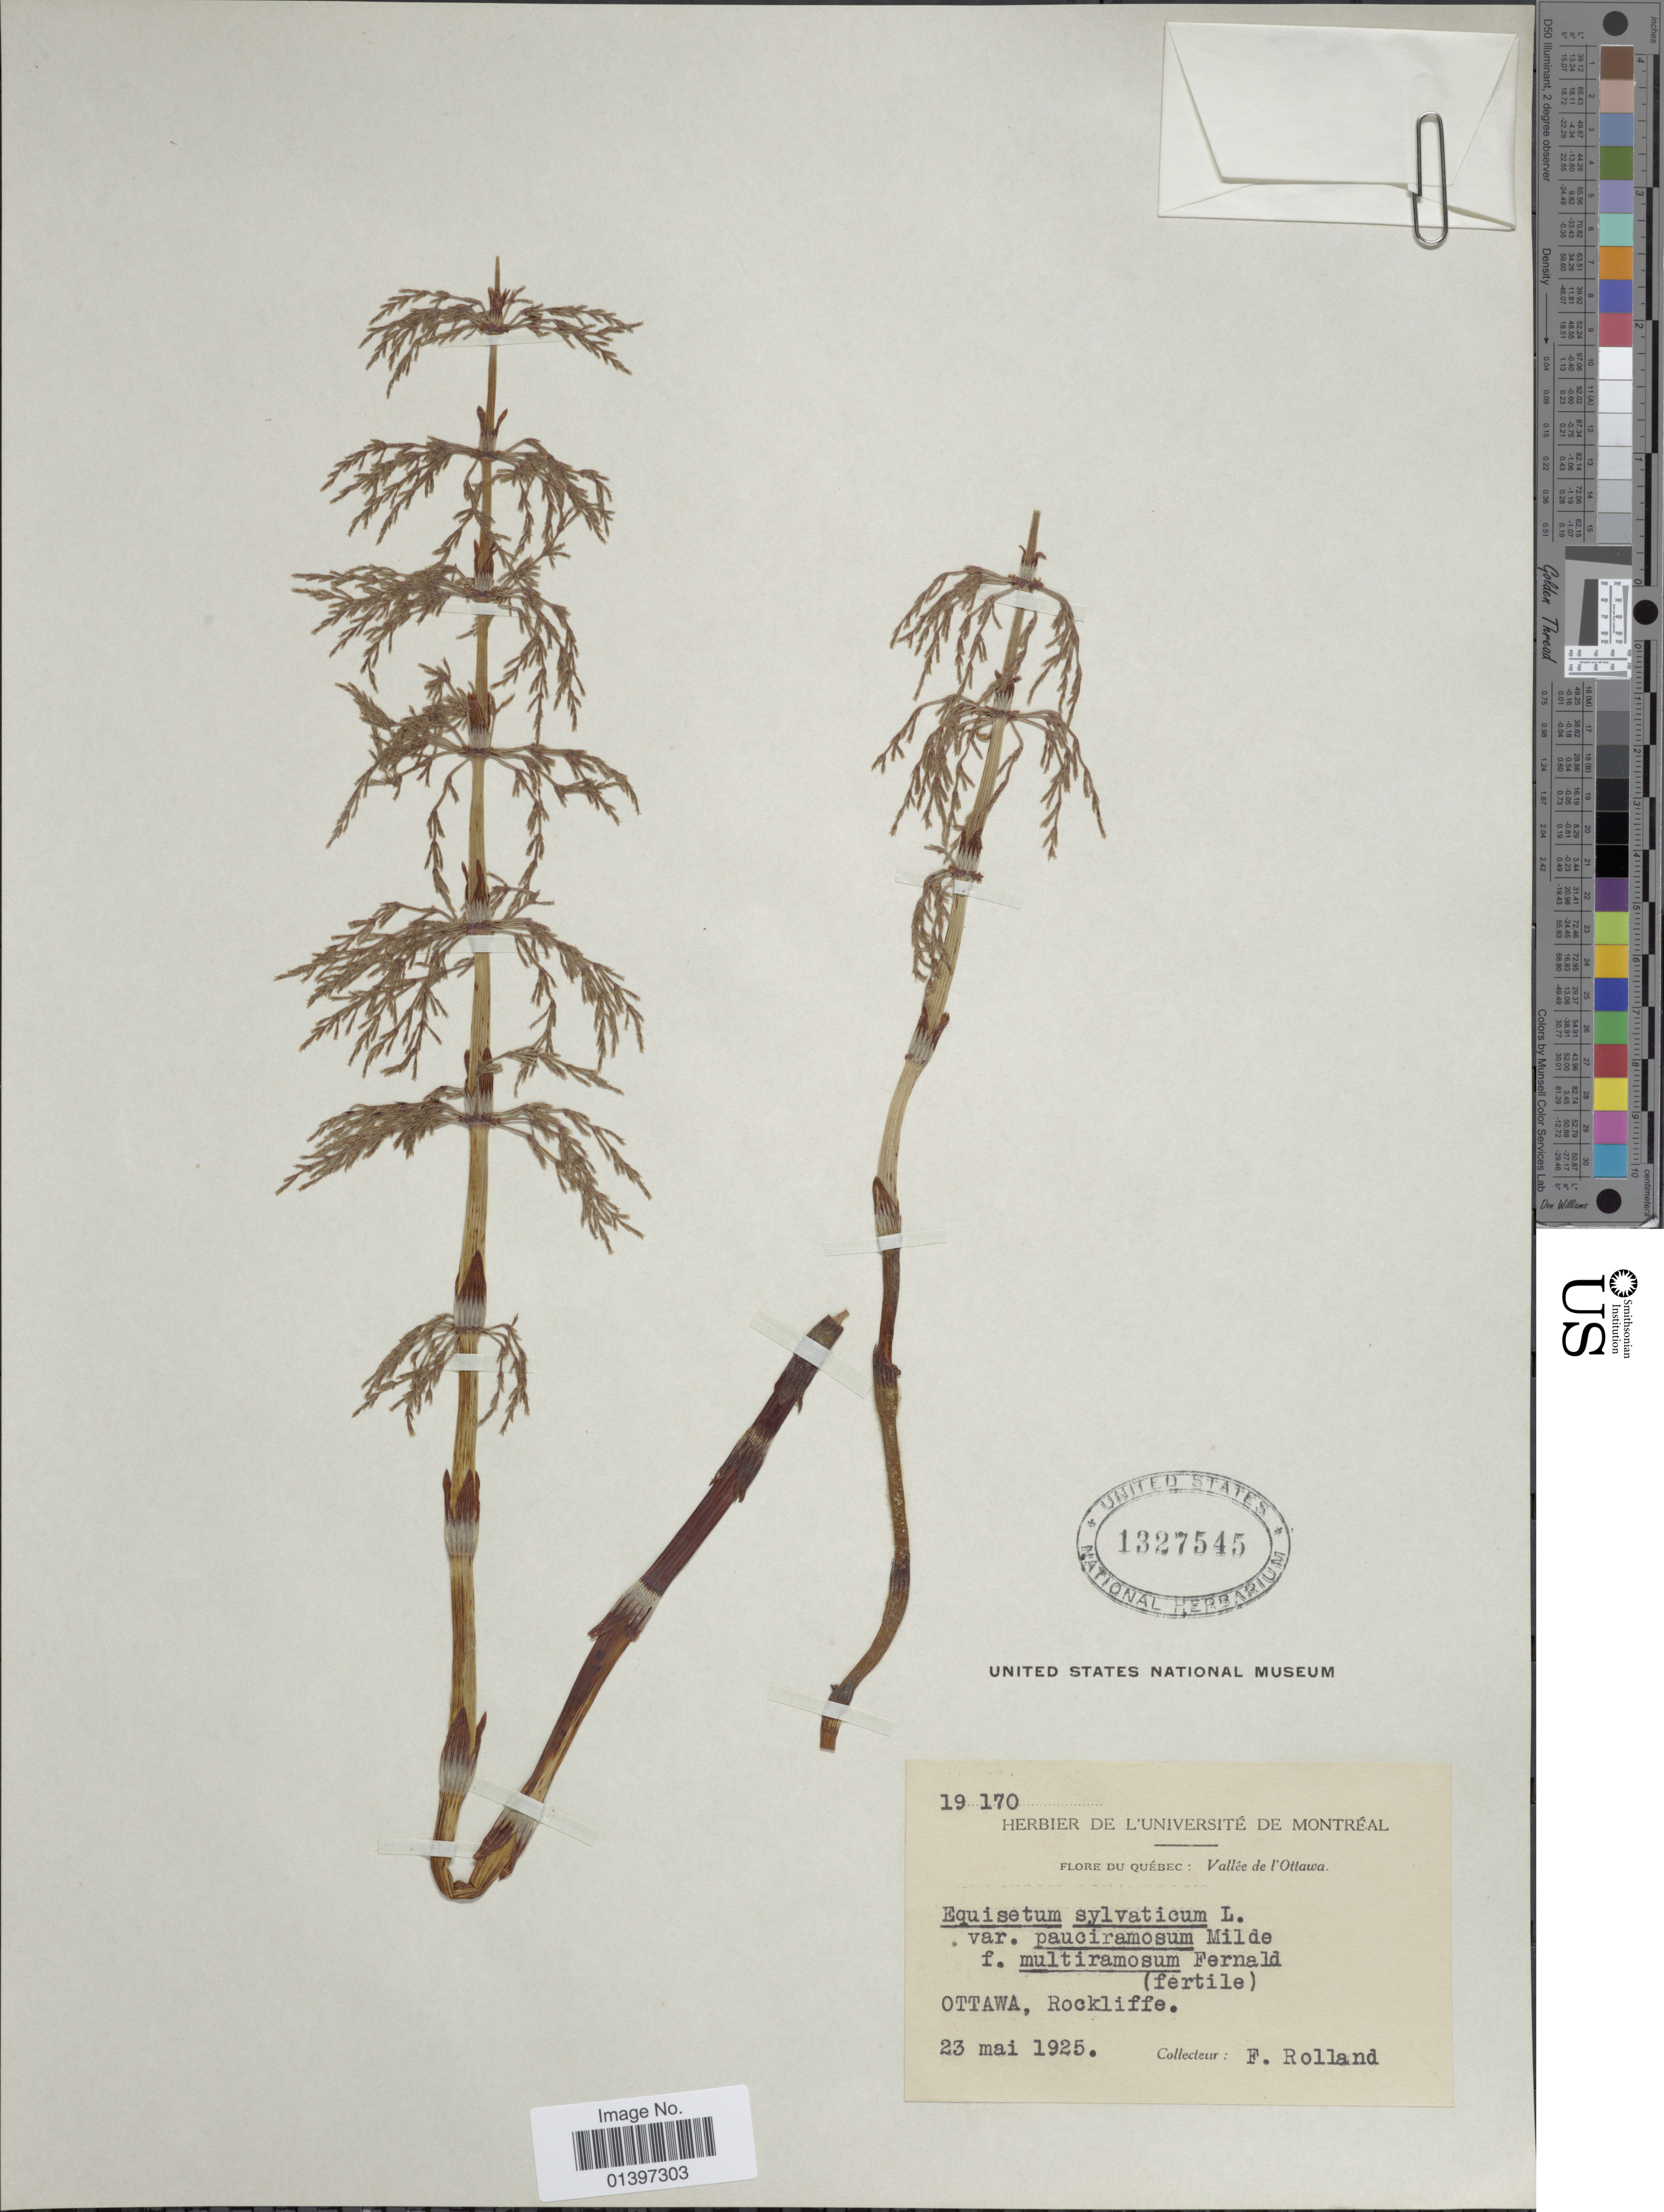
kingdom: Plantae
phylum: Tracheophyta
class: Polypodiopsida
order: Equisetales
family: Equisetaceae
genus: Equisetum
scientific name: Equisetum sylvaticum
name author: L.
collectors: B. Rolland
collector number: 19170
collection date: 1925-05-23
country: Canada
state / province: Quebec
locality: Vallée de L'Ottawa, Rockliffe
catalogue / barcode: US 1327545